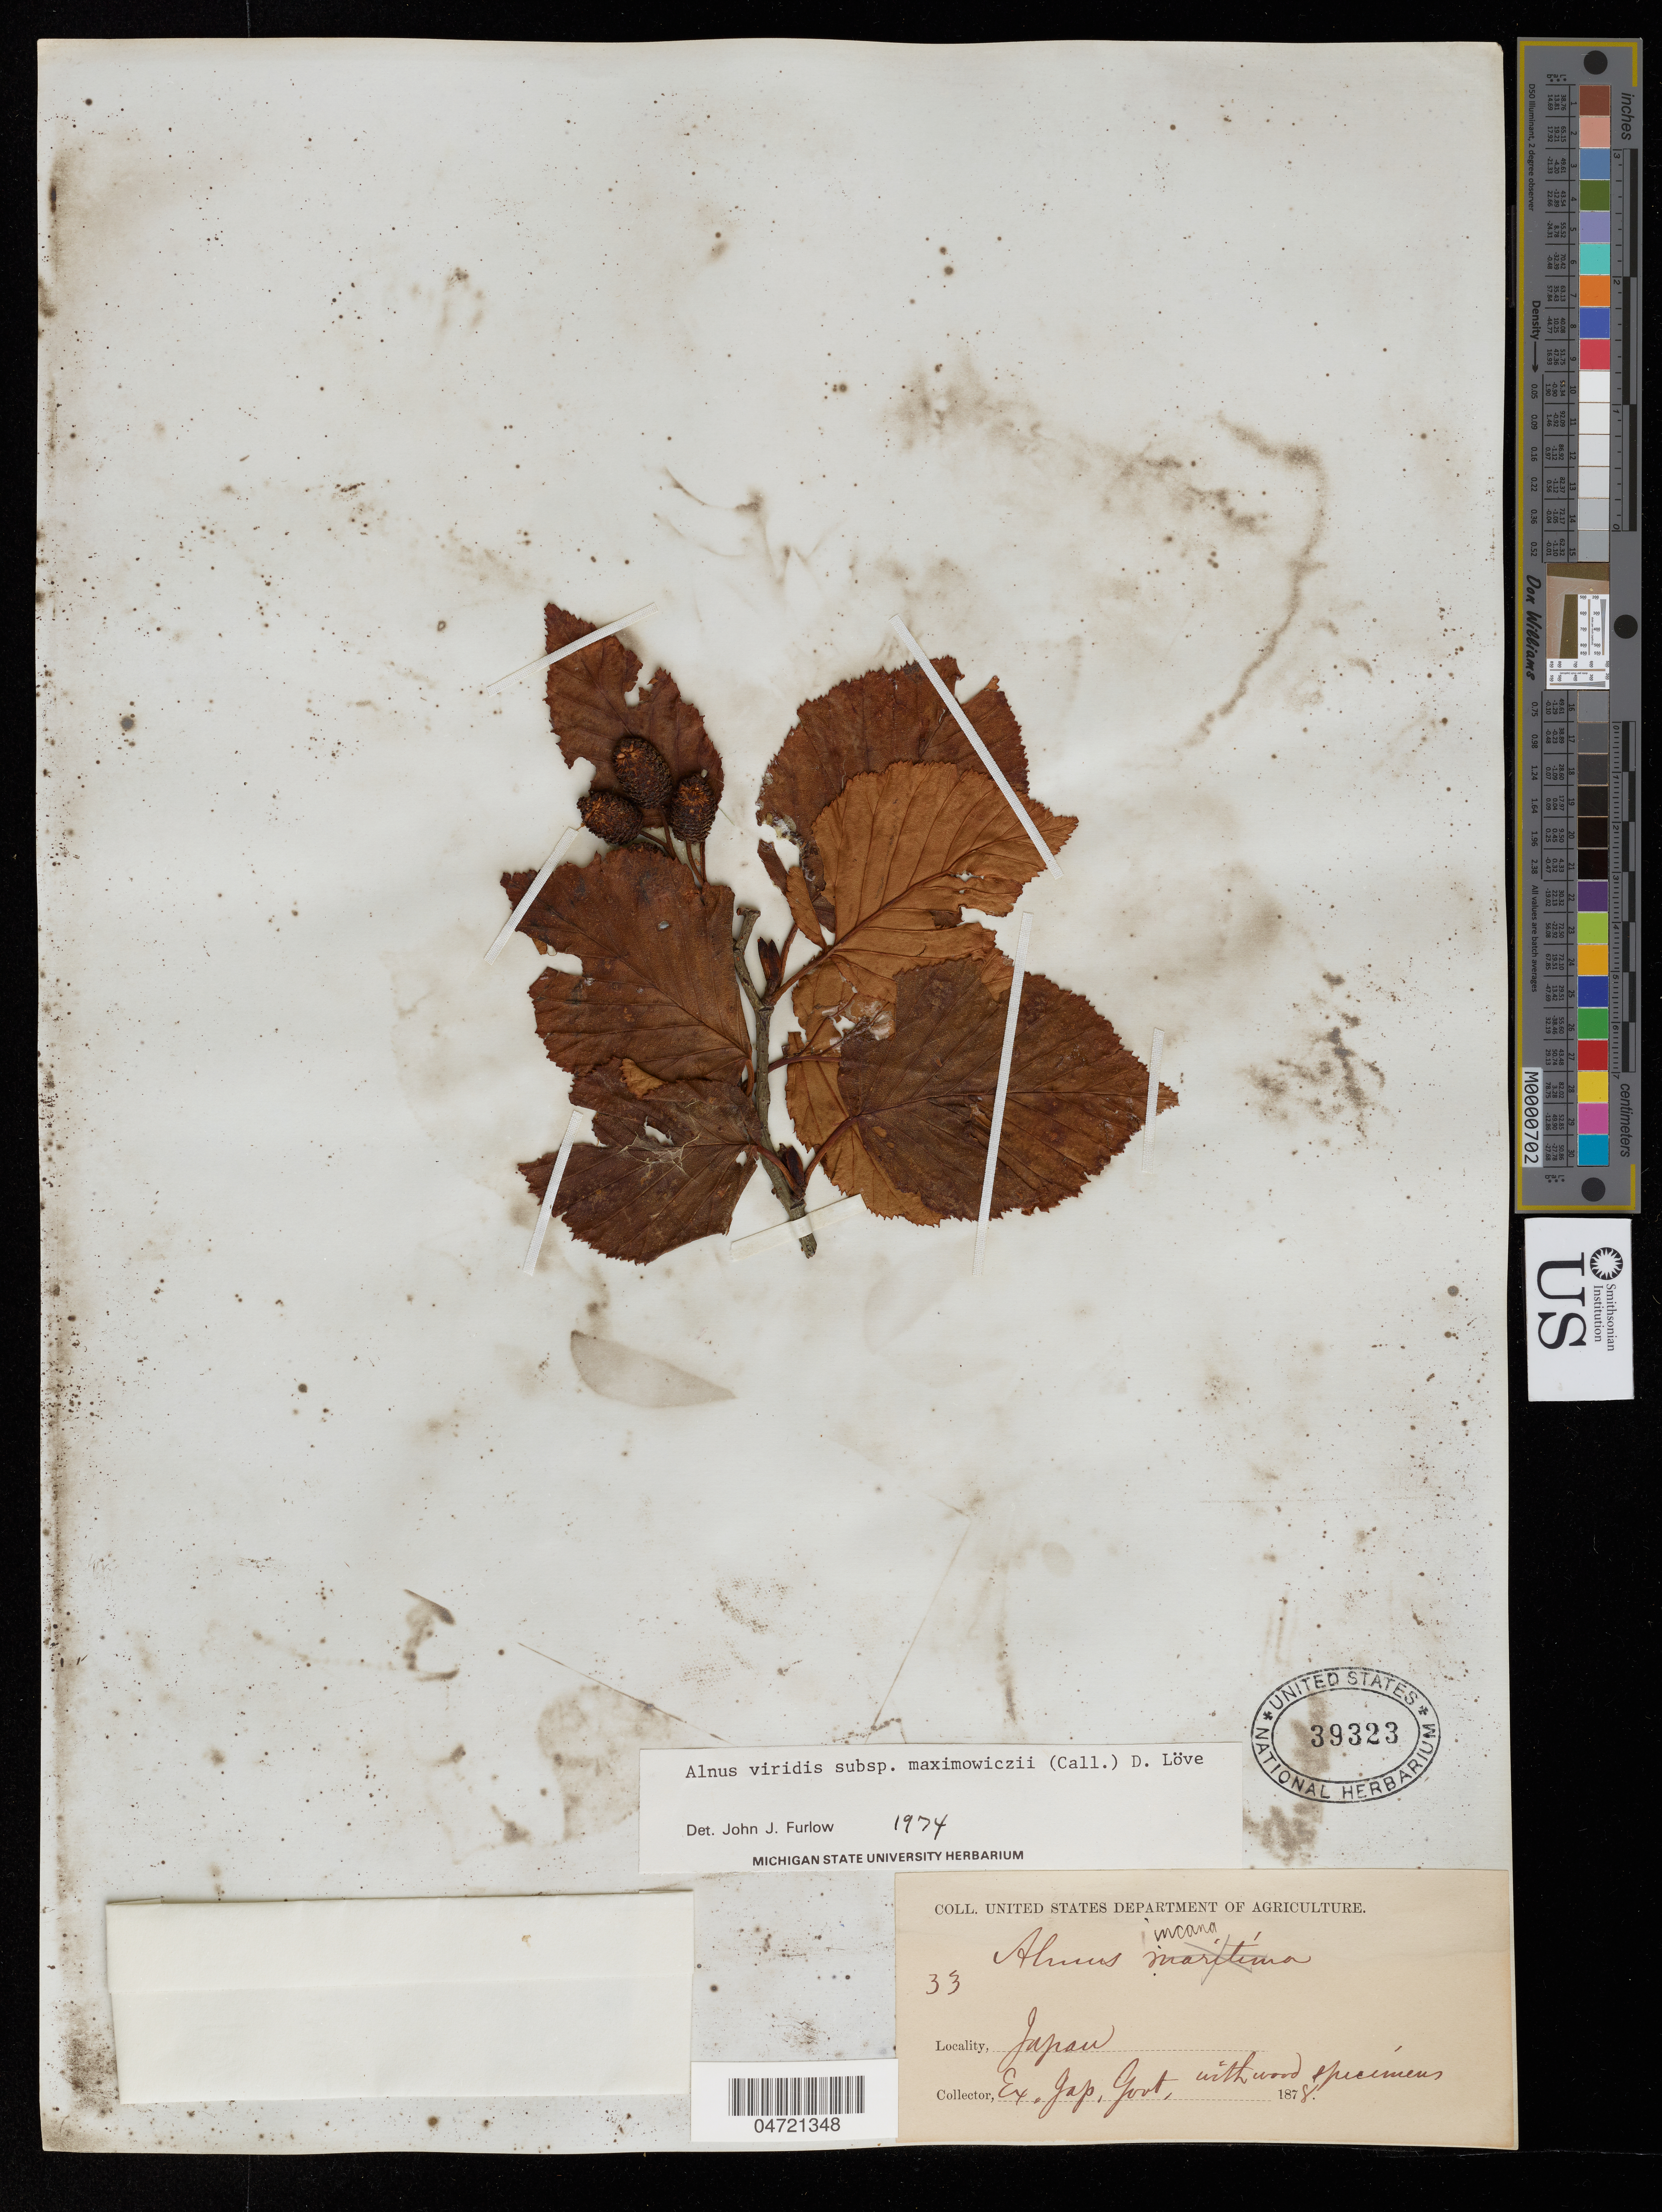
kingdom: Plantae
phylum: Tracheophyta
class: Magnoliopsida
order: Fagales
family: Betulaceae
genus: Alnus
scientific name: Alnus viridis subsp. maximowiczii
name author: (Callier ex C.K. Schneid.) D. Löve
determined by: Furlow, J. J.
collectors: ex herb. Jap. Govt.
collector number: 33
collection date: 1878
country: Japan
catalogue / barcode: US 39323